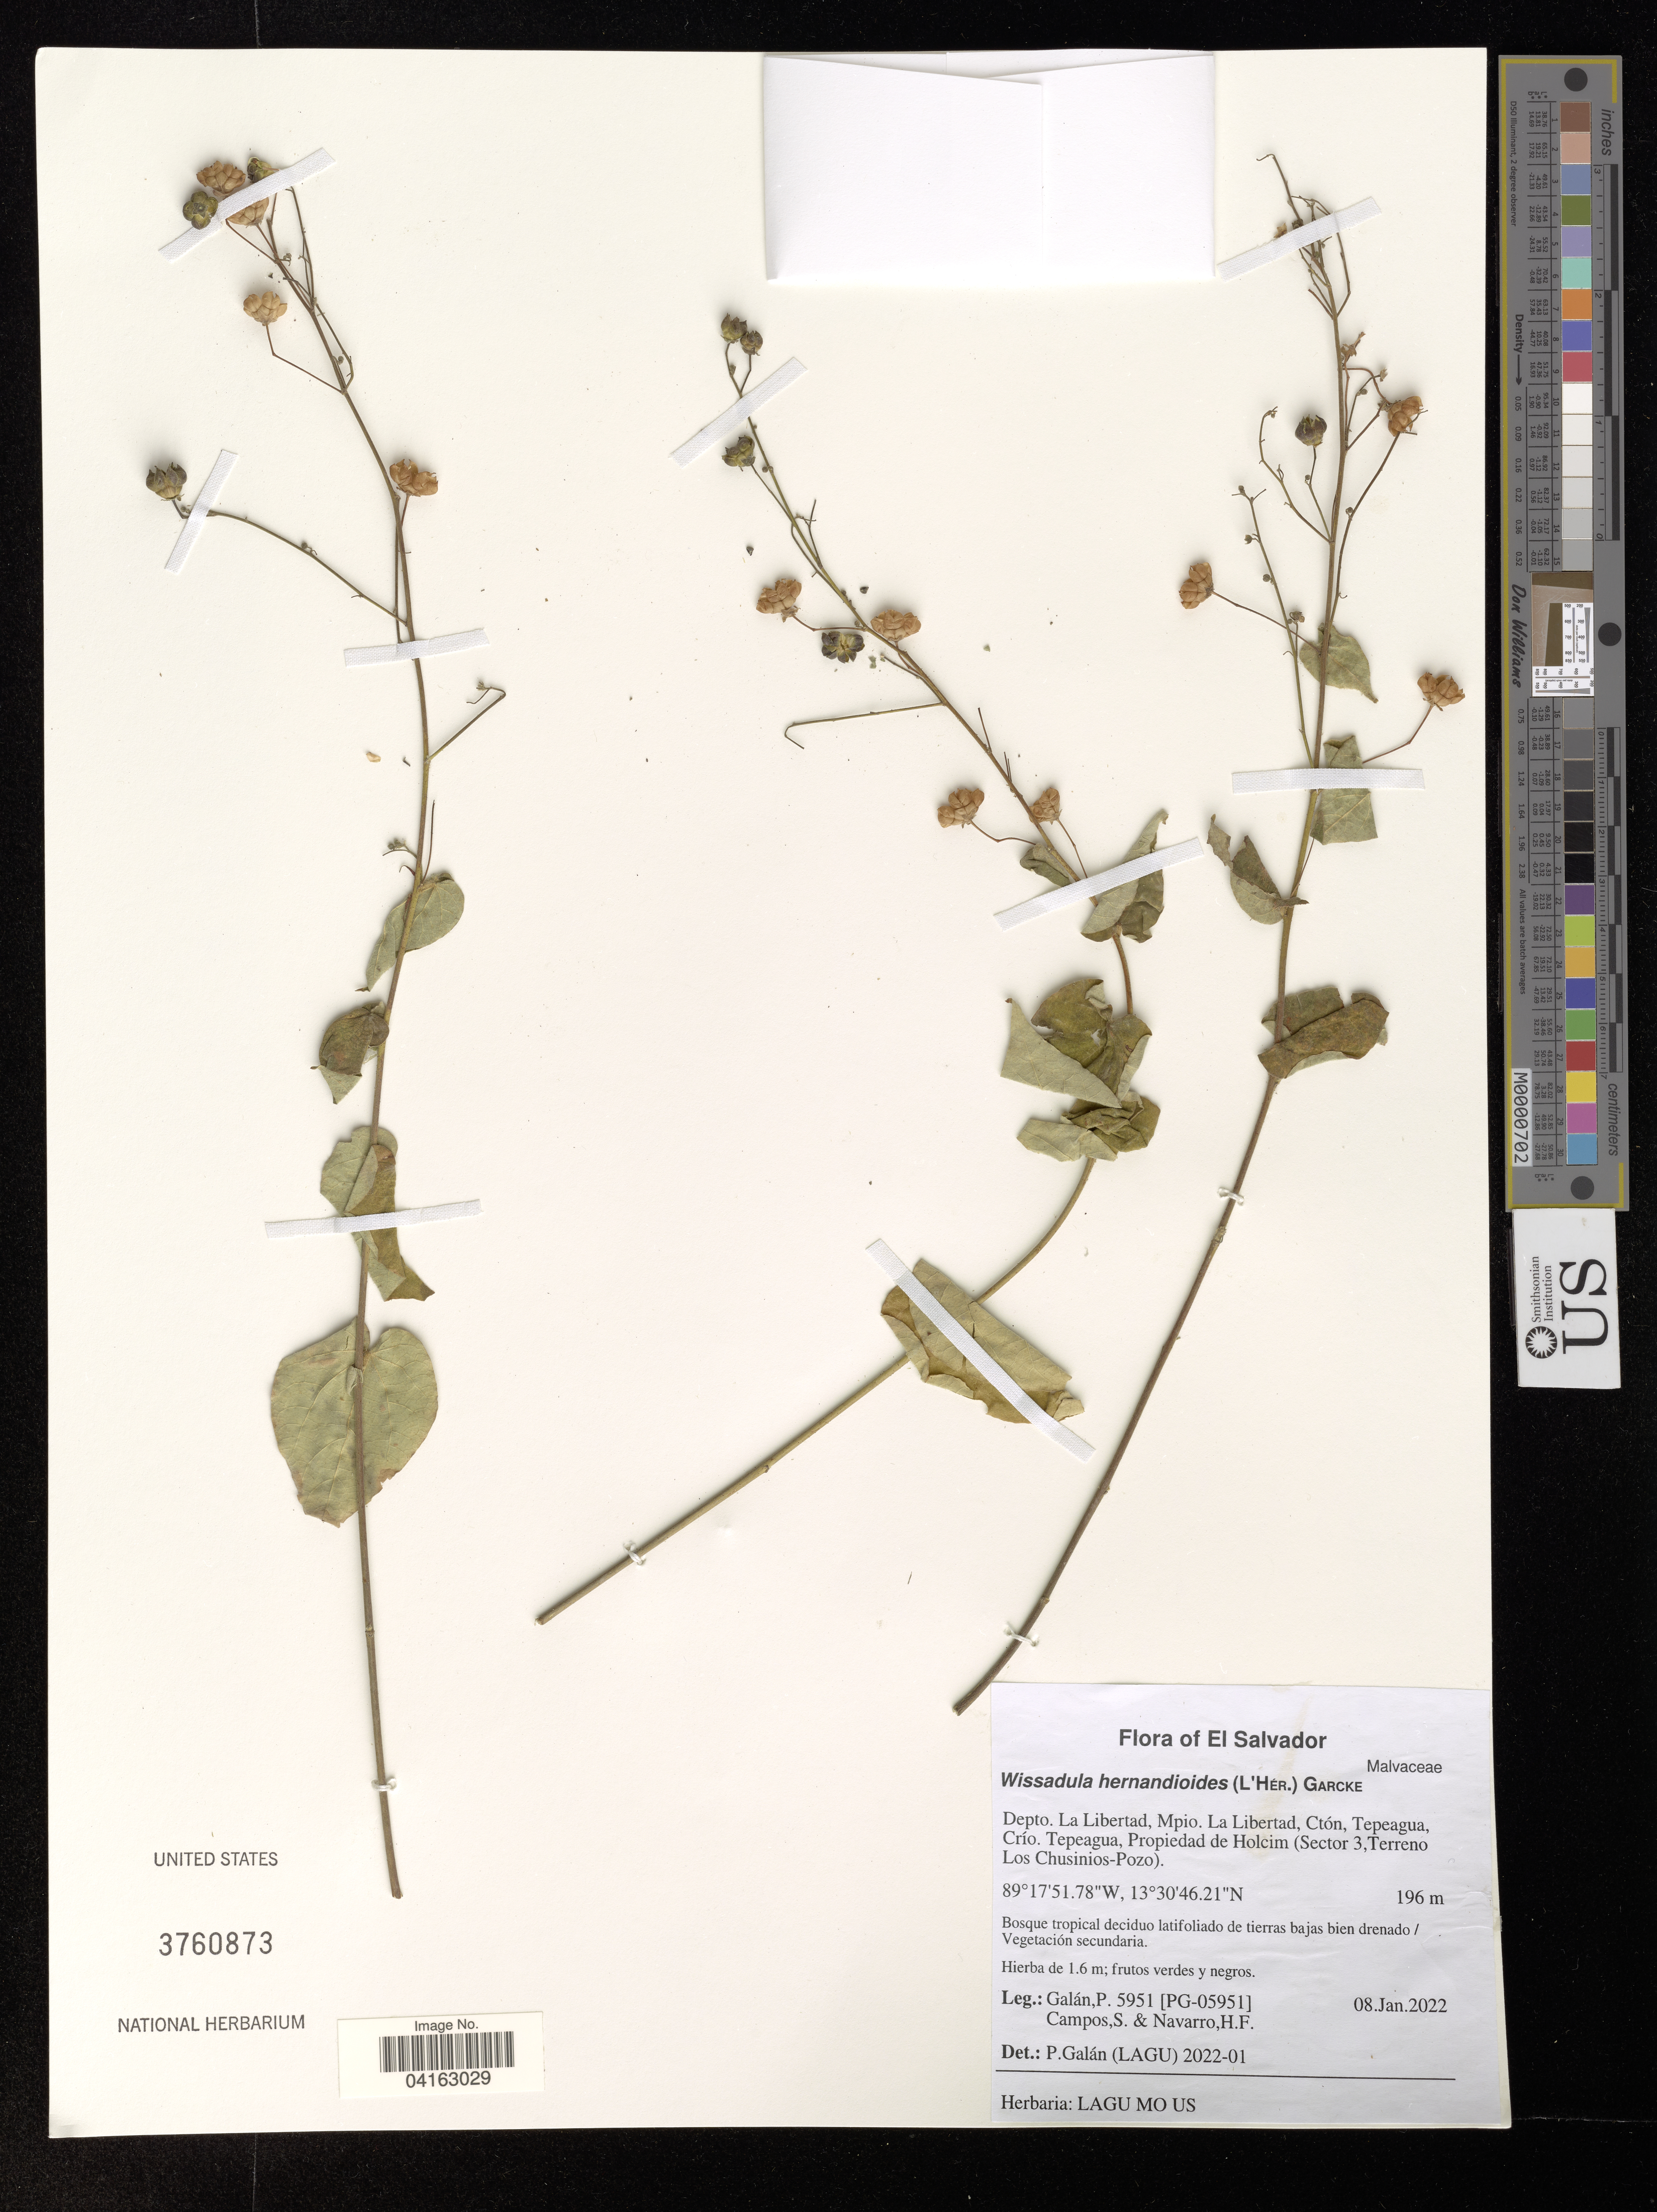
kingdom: Plantae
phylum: Tracheophyta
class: Magnoliopsida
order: Malvales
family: Malvaceae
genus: Wissadula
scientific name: Wissadula hernandioides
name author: (L'Hér.) Garcke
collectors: P. Galan, S. Campos & H. Navarro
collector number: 5951 [PG-05951]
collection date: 2022-01-08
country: El Salvador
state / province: La Libertad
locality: Mpio. La Libertad, Ctón, Tepeagua, Crío. Tepeagua, Propiedad de Holcim (Sector 3, Terreno Los Chusinios-Pozo).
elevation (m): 196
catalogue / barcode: US 3760873